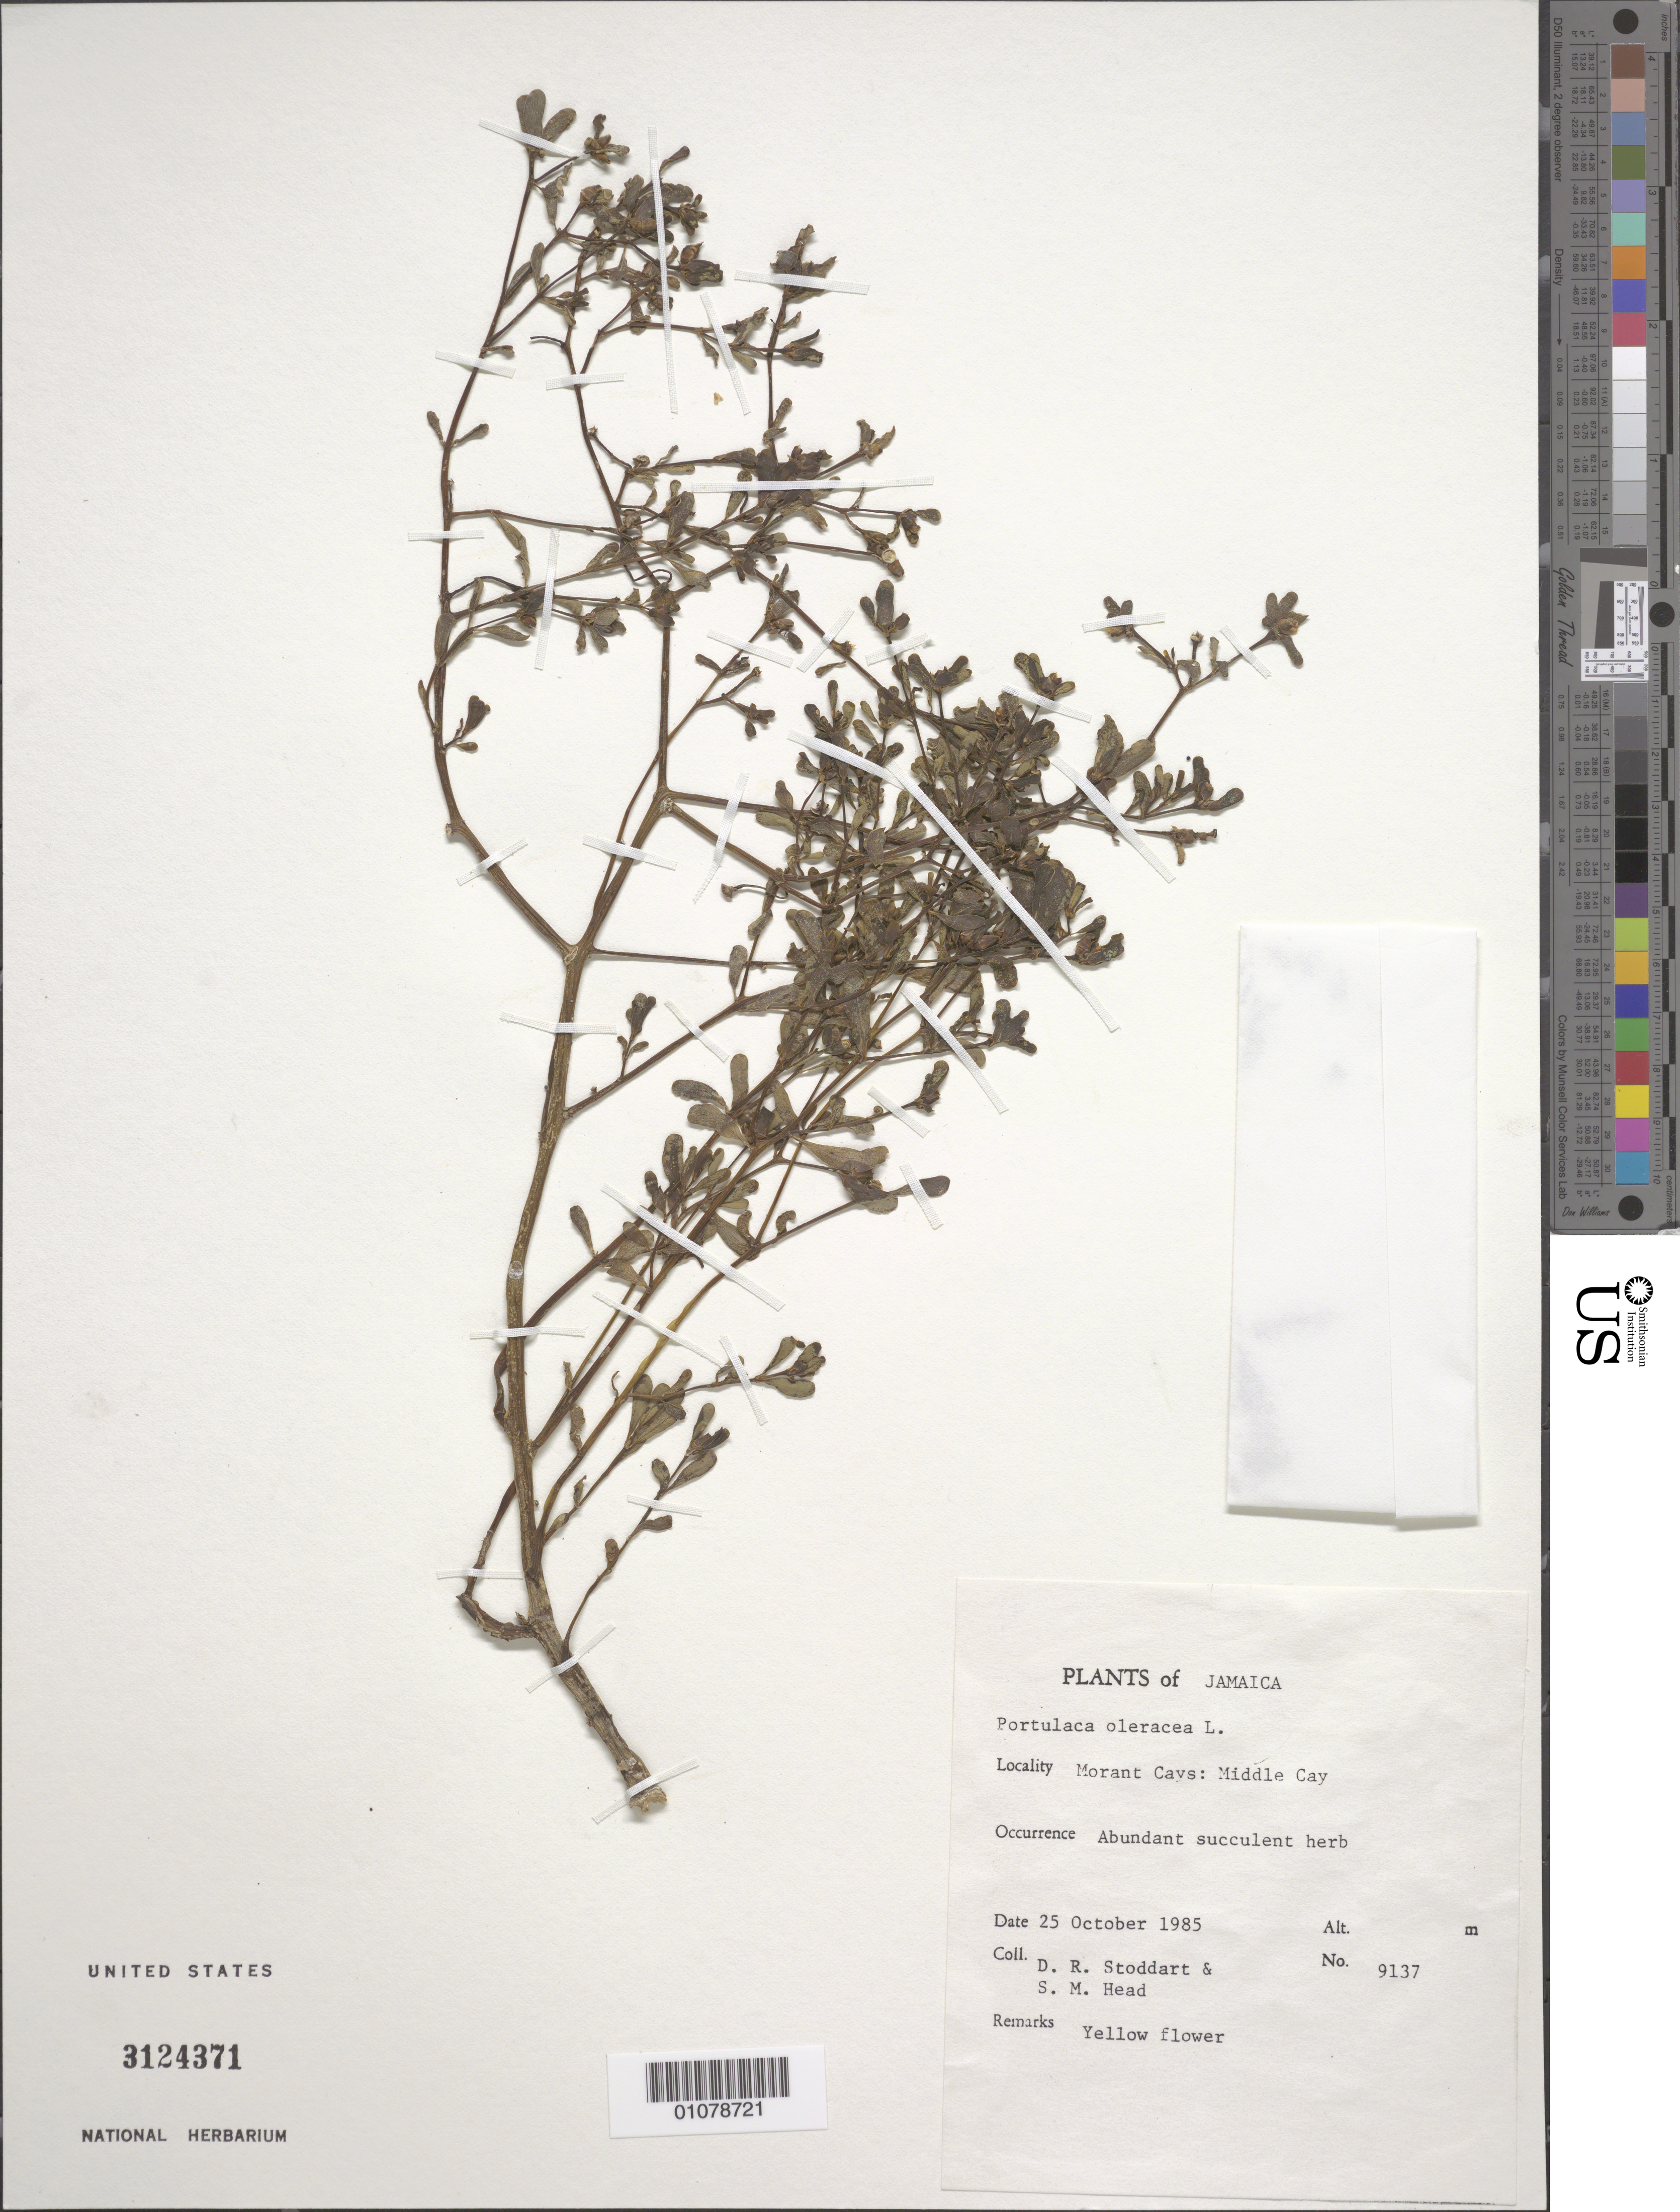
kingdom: Plantae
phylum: Tracheophyta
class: Magnoliopsida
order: Caryophyllales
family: Portulacaceae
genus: Portulaca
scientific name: Portulaca oleracea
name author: L.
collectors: D. R. Stoddart & S. Head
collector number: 9137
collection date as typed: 25 Oct 1985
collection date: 1985-10-25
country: Jamaica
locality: Morant Cays: Middle Cay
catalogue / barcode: US 3124371